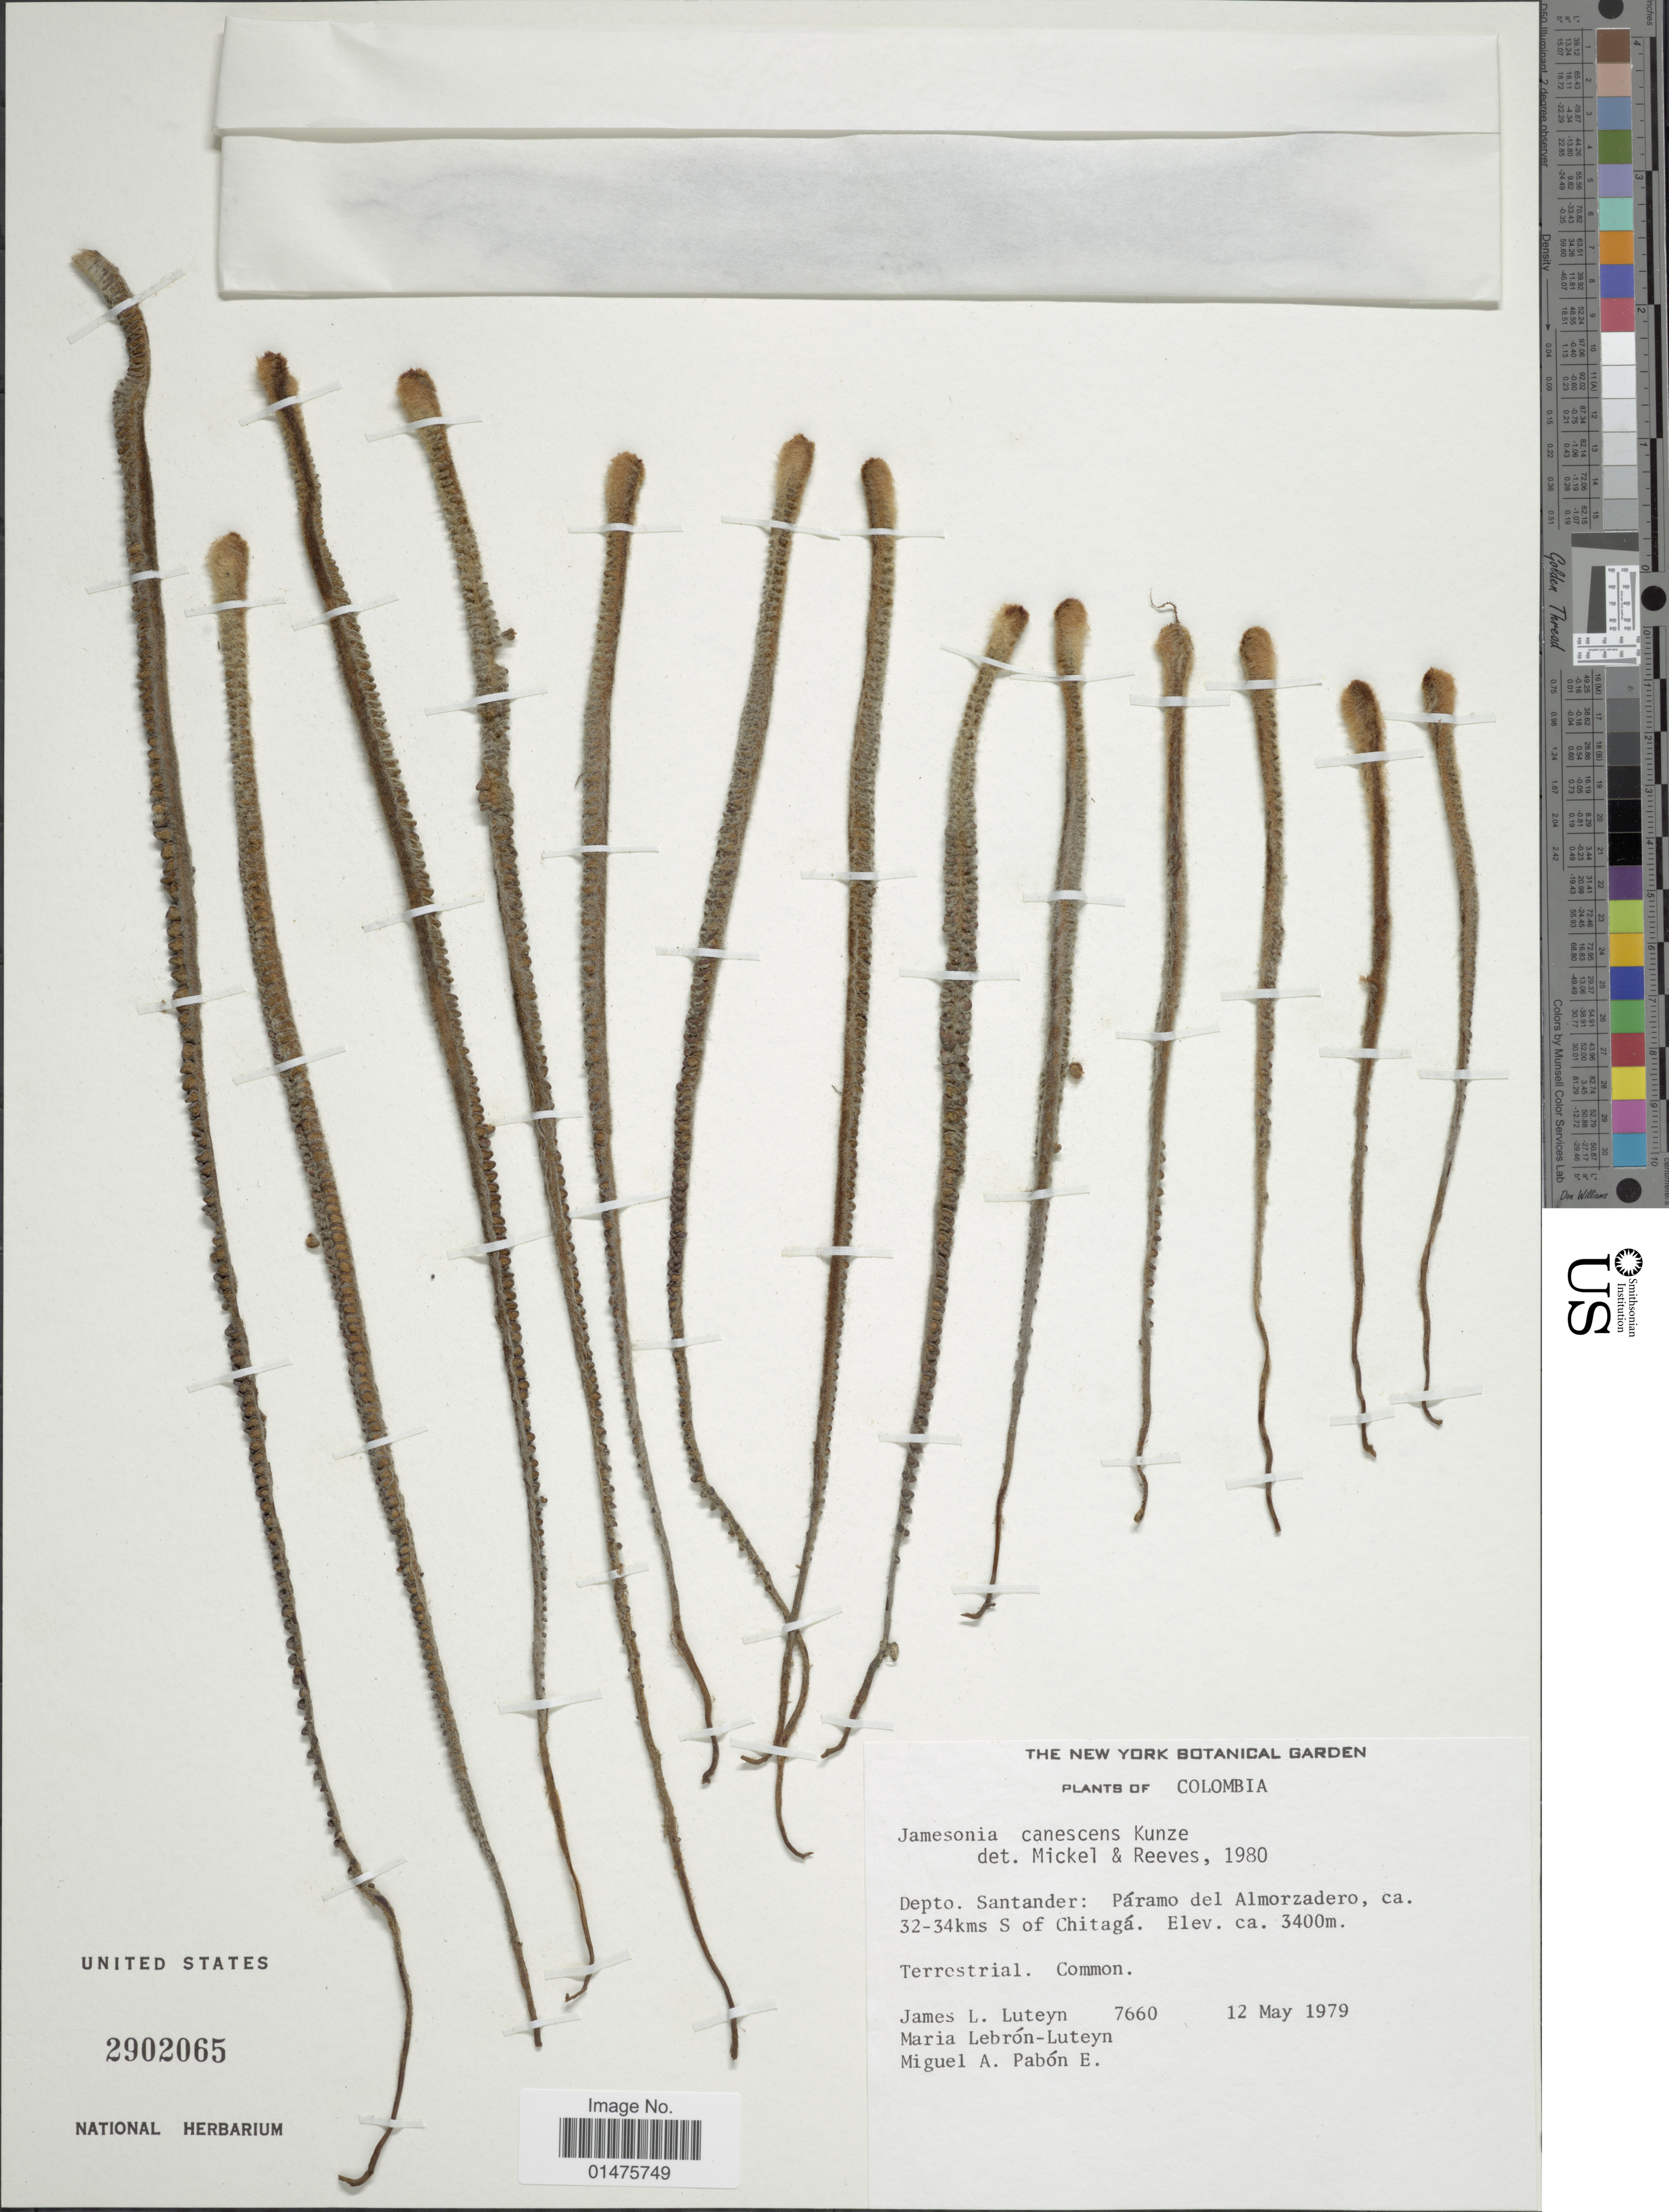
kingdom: Plantae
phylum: Tracheophyta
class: Polypodiopsida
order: Polypodiales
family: Pteridaceae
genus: Jamesonia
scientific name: Jamesonia canescens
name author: Kunze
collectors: J. L. Luteyn, M. L. Lebrón-Luteyn & M. A. Pabon E.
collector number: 7660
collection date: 1979-05-12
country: Colombia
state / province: Santander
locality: Depto Santander: Páramo del Almorzadero, ca 32-34kms S of Chitagá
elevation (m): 3400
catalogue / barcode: US 2902065